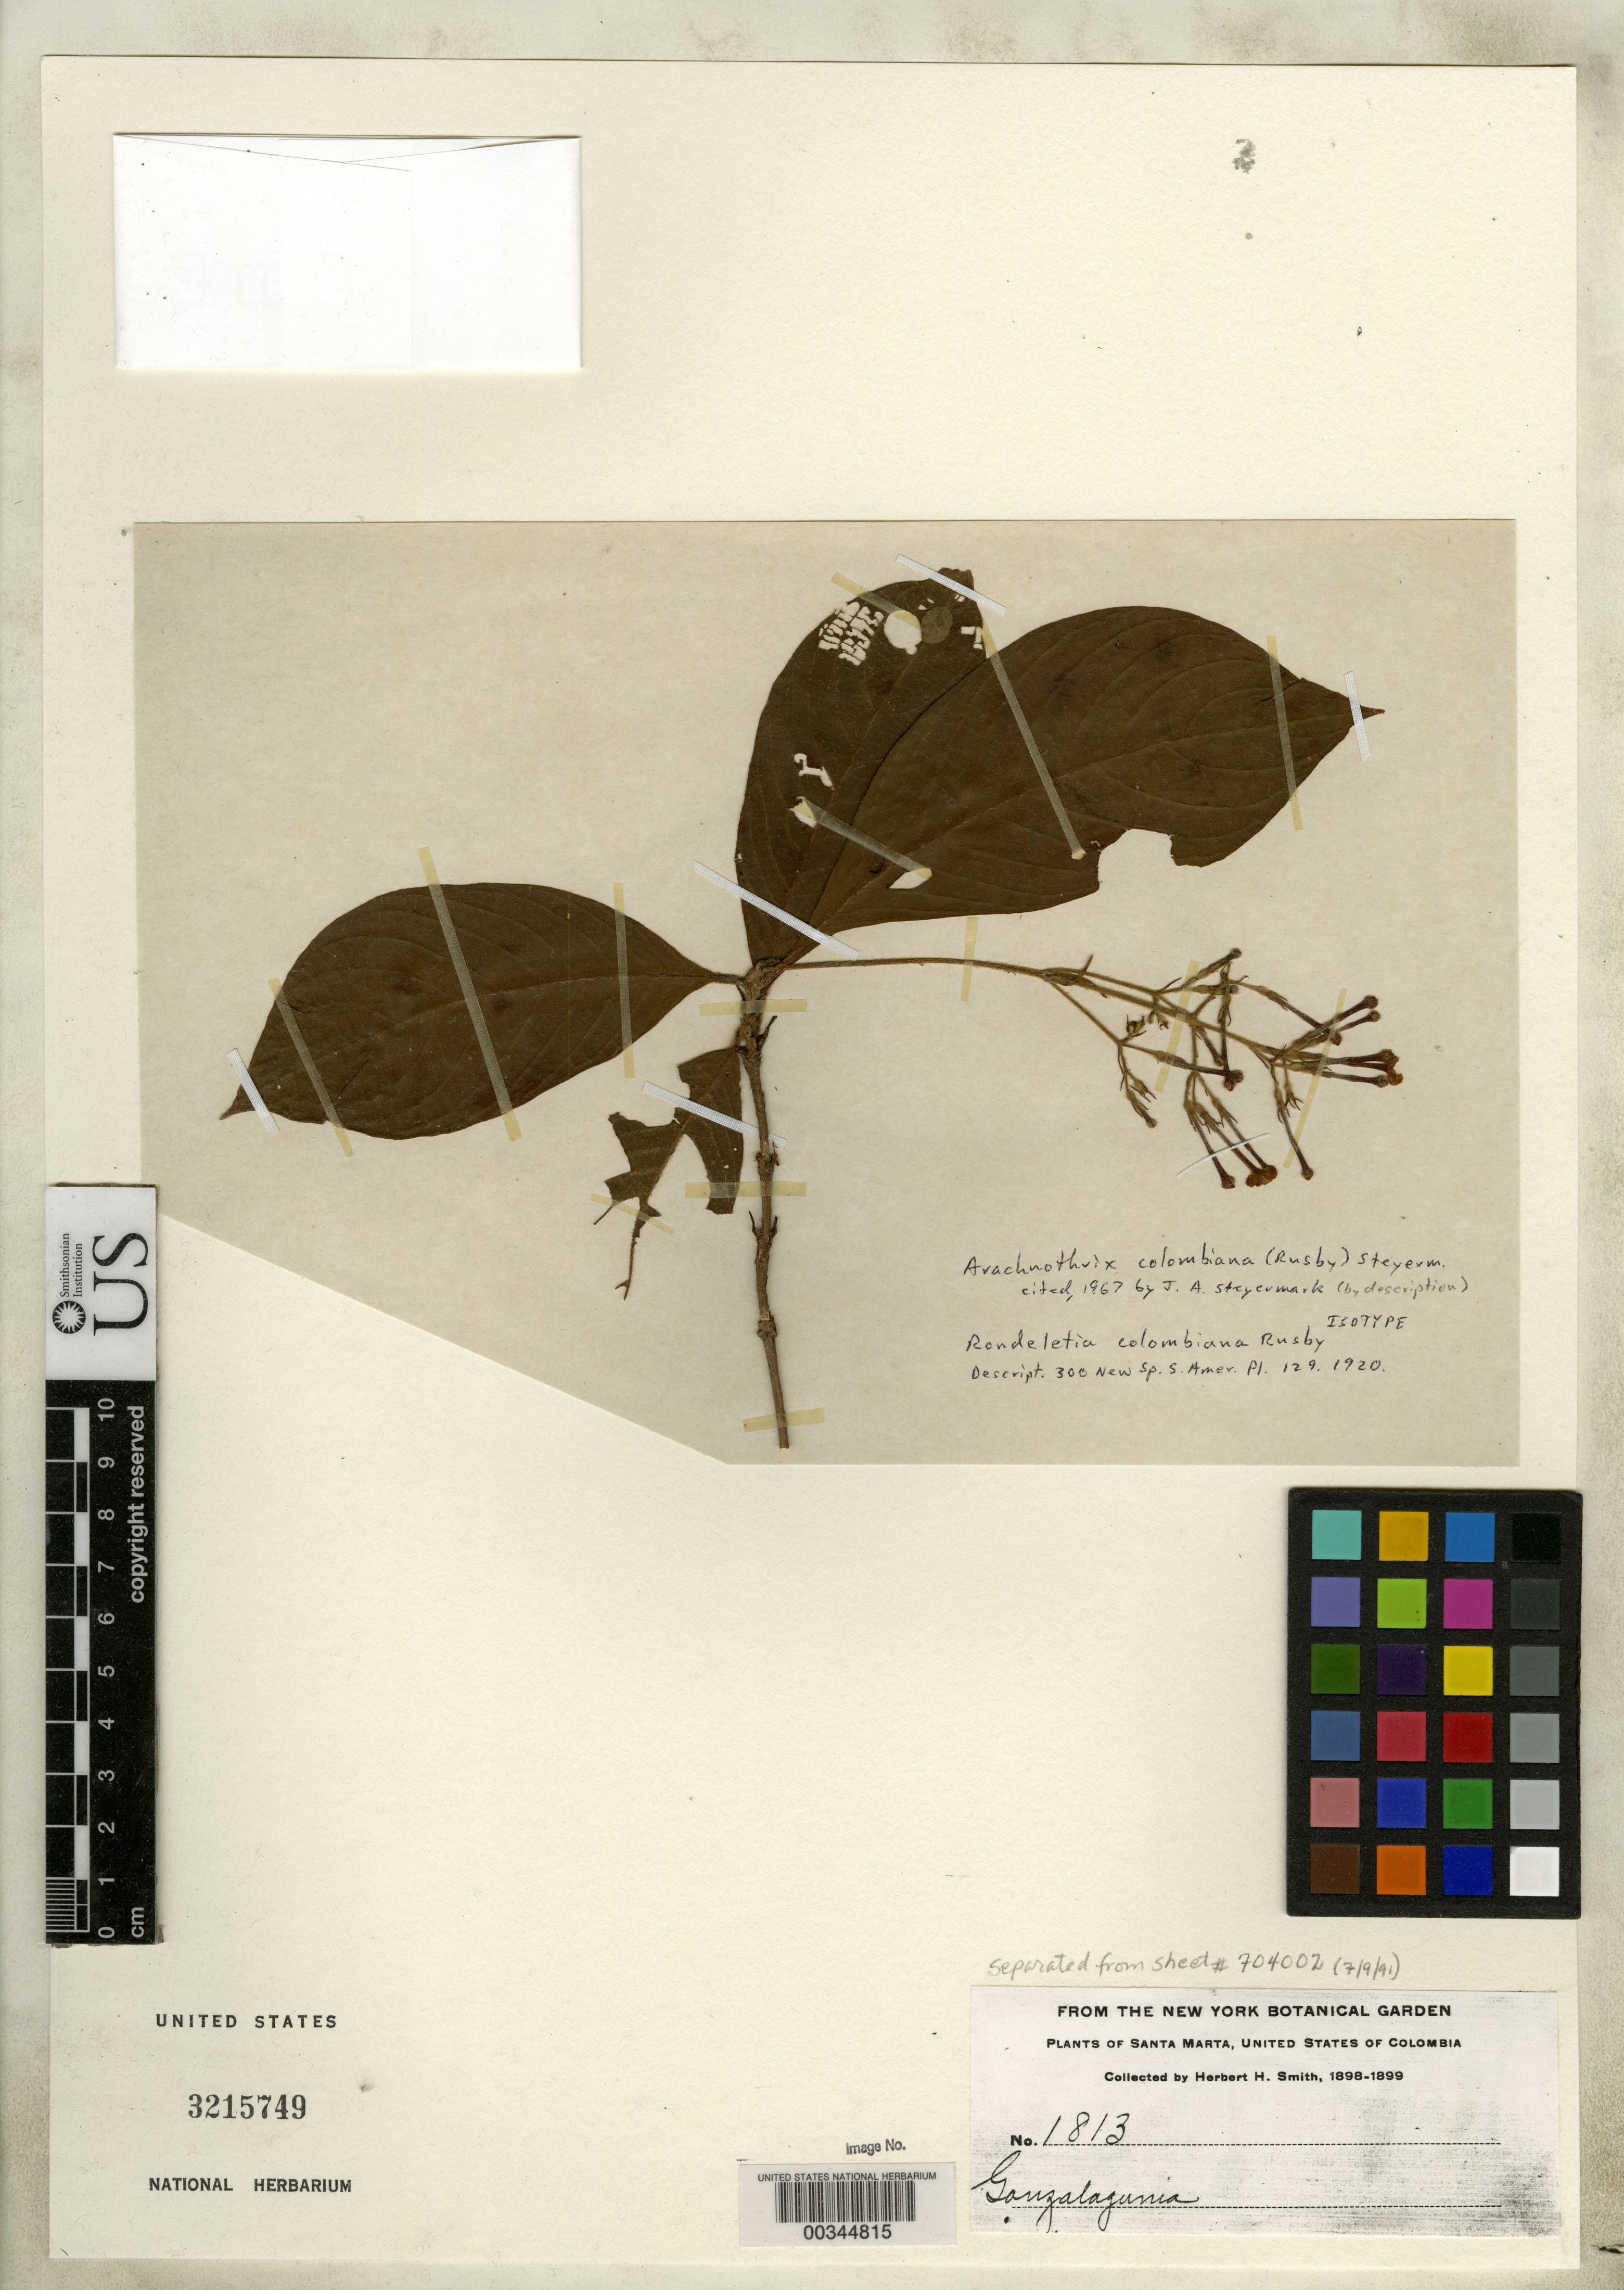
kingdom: Plantae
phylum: Tracheophyta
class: Magnoliopsida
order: Gentianales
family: Rubiaceae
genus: Rondeletia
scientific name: Rondeletia colombiana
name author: Rusby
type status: Isotype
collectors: Herbert H. Smith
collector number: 1813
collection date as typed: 1898 to -- --- 1899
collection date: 1898/1899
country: Colombia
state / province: Magdalena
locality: Santa Marta.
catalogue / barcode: US 3215749